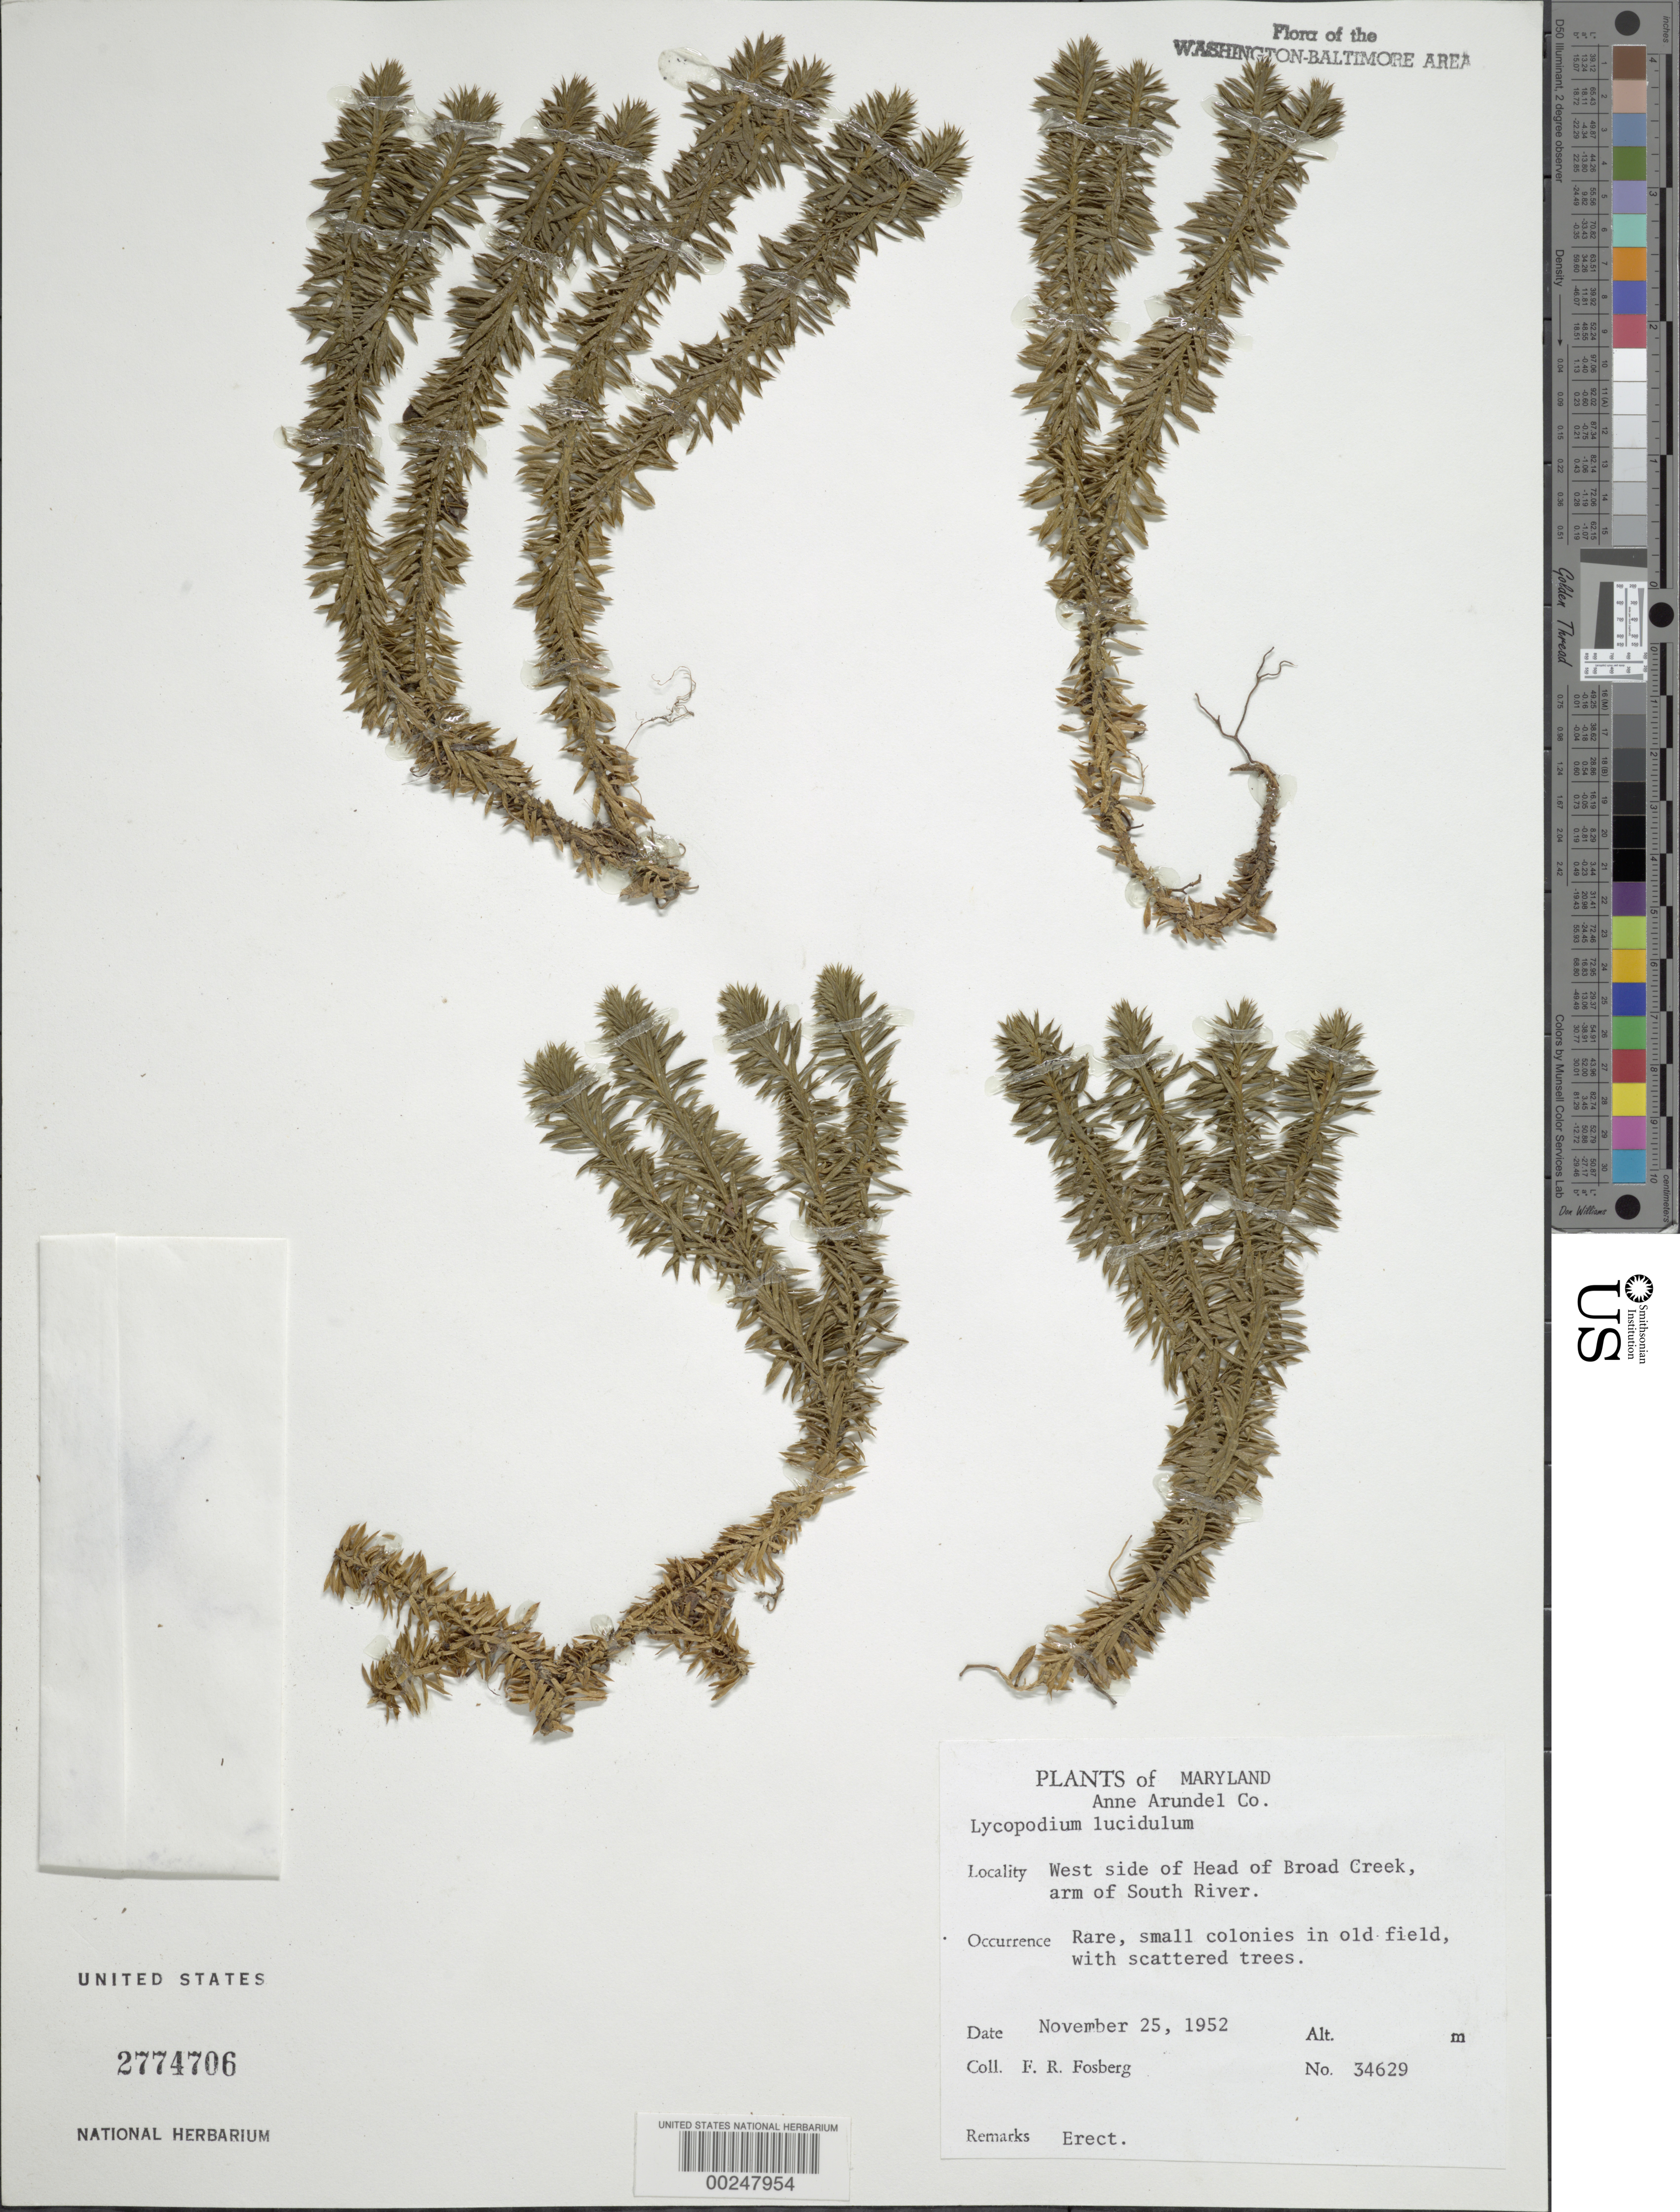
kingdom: Plantae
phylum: Tracheophyta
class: Lycopodiopsida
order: Lycopodiales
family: Lycopodiaceae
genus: Huperzia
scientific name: Huperzia lucidula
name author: (Michx.) Trevis.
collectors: F. R. Fosberg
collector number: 34629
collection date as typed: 25 Nov 1952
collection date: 1952-11-25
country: United States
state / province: Maryland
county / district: Anne Arundel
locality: Head of Broad Creek, South River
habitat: In old field with scattered trees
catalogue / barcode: US 2774706